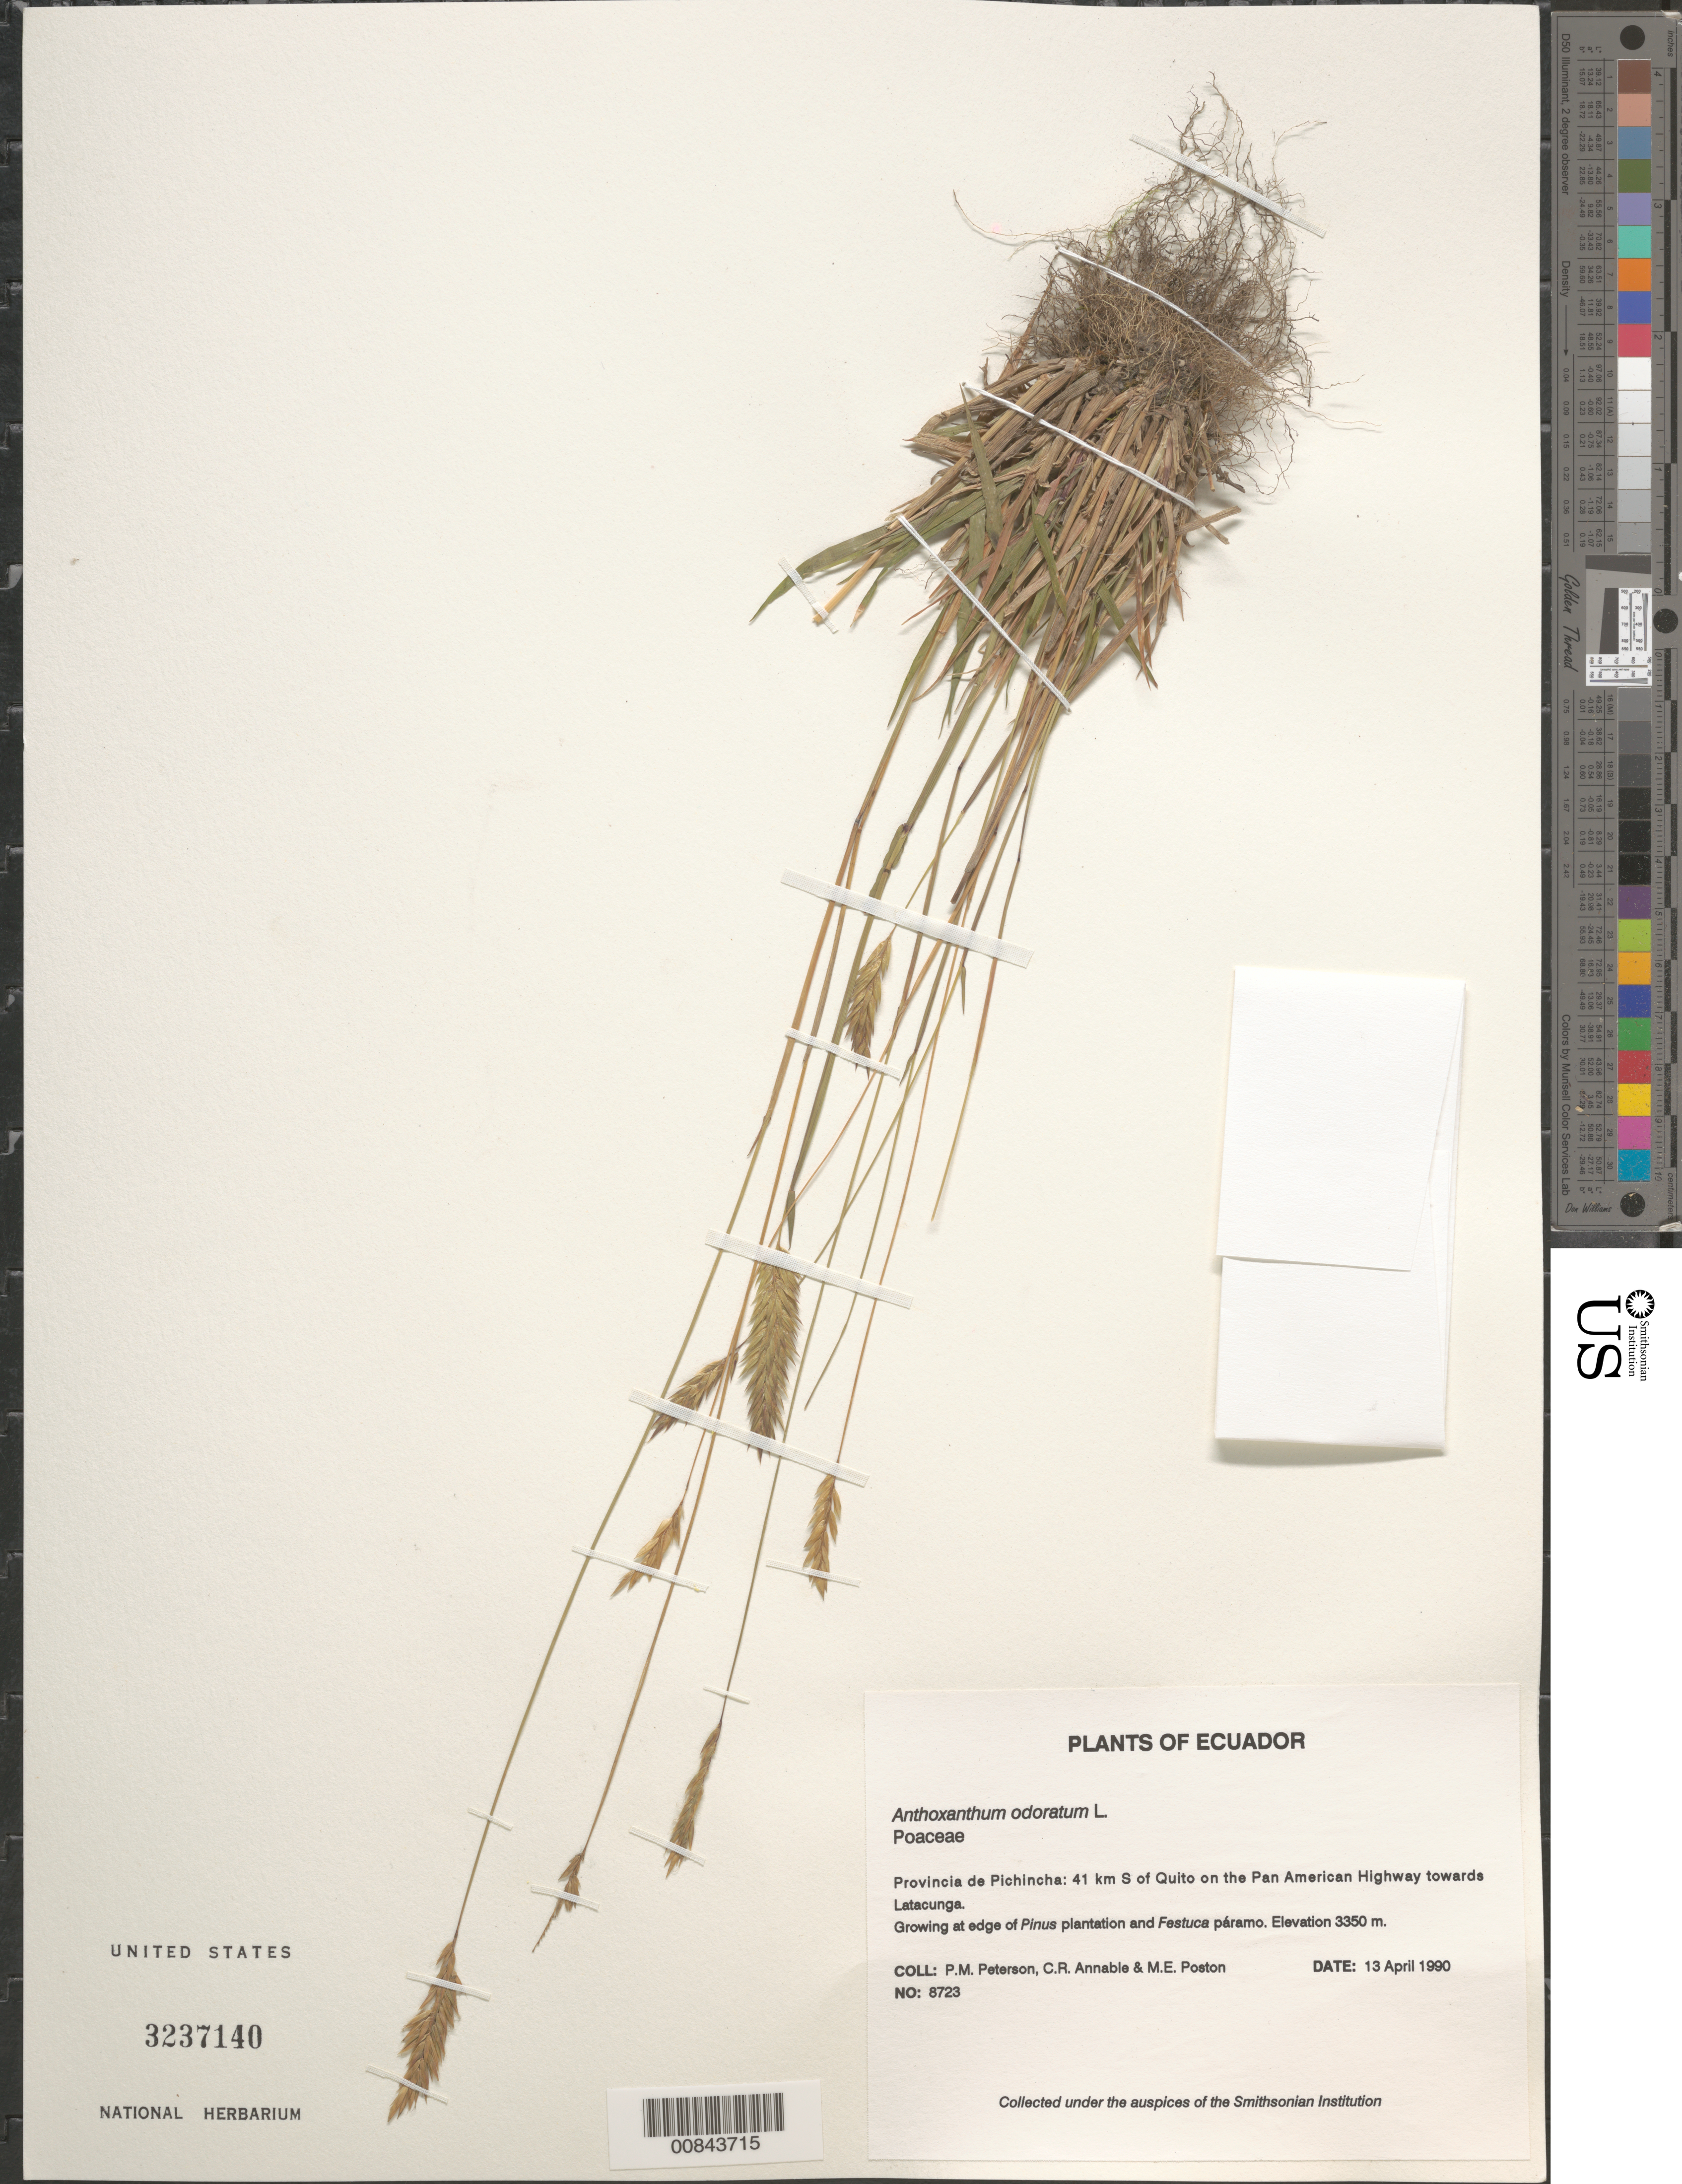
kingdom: Plantae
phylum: Tracheophyta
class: Liliopsida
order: Poales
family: Poaceae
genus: Anthoxanthum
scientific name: Anthoxanthum odoratum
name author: L.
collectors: P. M. Peterson, C. R. Annable & M. Poston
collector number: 08723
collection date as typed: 11 Apr 2004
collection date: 2004-04-11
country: Ecuador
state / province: Pichincha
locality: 41 km S of Quito on the Pan American Highway towards Latacunga.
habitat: Growing at edge of Pinus plantation and Festuca páramo.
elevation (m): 3350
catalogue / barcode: US 3237140